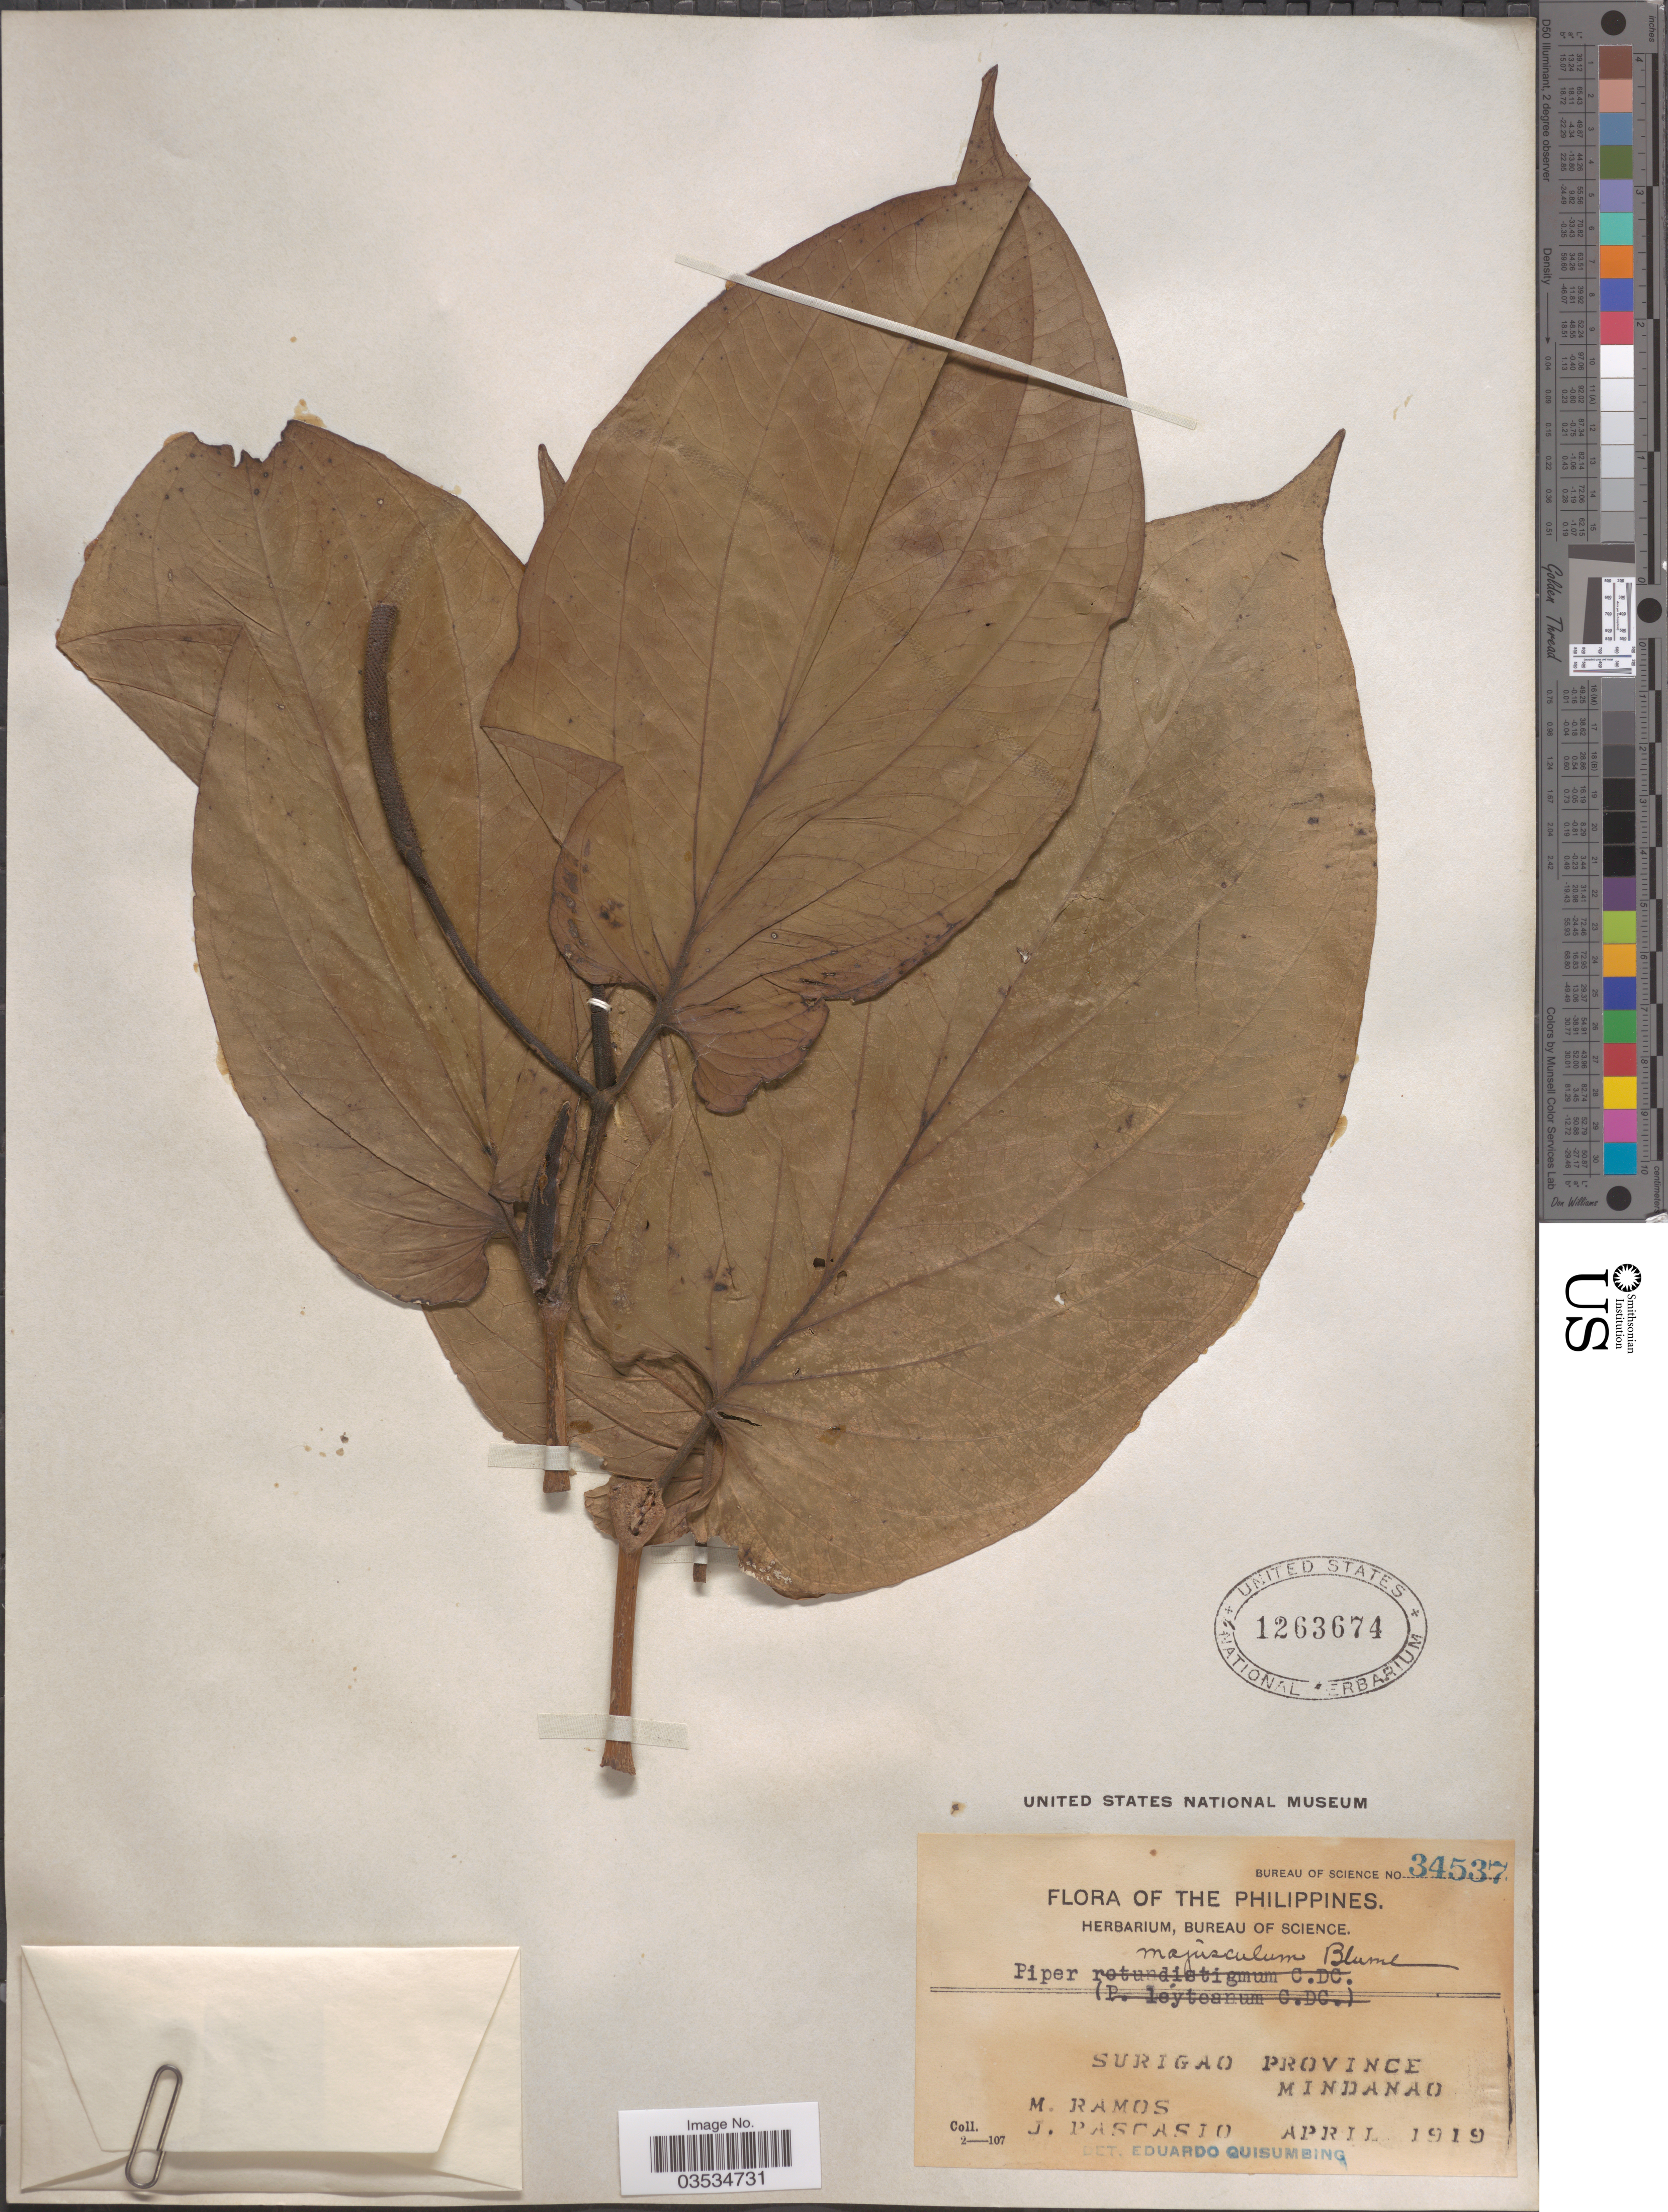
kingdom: Plantae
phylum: Tracheophyta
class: Magnoliopsida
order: Piperales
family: Piperaceae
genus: Piper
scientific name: Piper majusculum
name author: Blume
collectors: M. Ramos & J. Pascasio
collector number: Bureau of Science 34537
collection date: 1919-04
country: Philippines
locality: Surigao Province. Mindanao.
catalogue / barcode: US 1263674